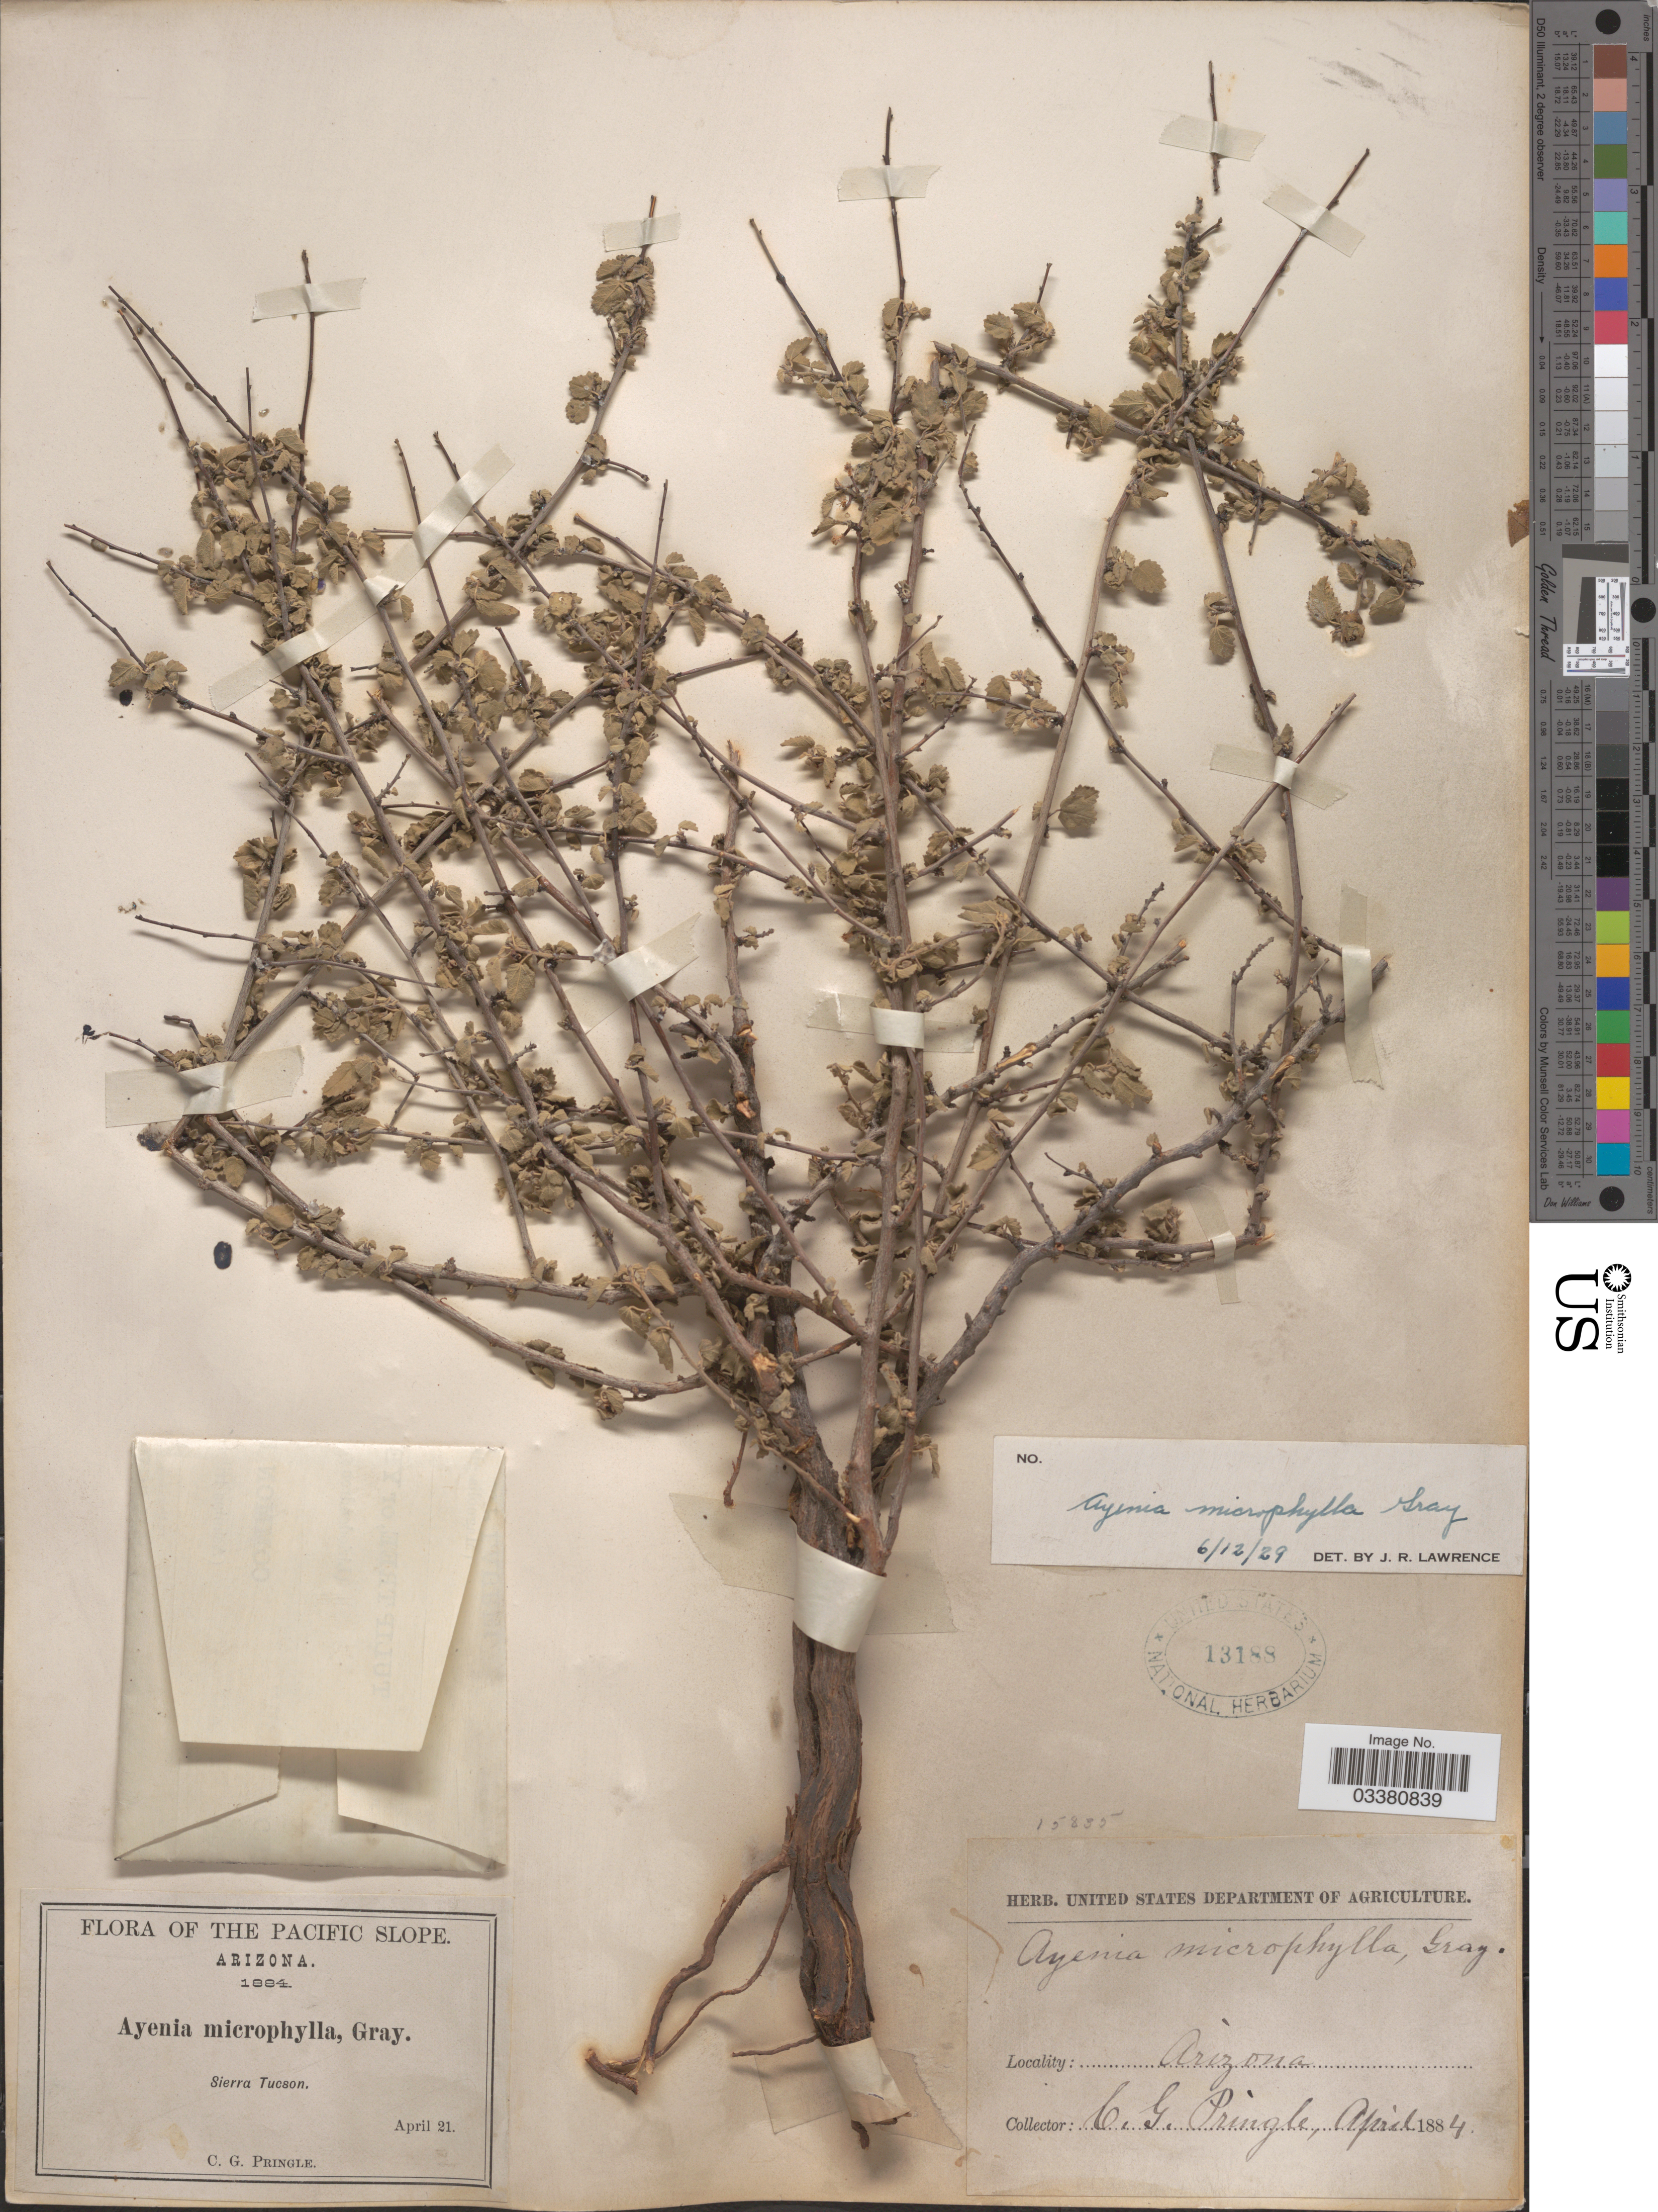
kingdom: Plantae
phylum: Tracheophyta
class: Magnoliopsida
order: Malvales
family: Malvaceae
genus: Ayenia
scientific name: Ayenia microphylla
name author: A. Gray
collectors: C. G. Pringle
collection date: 1884-04-21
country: United States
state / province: Arizona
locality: The Pacific Slope. Sierra Tucson.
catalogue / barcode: US 13188